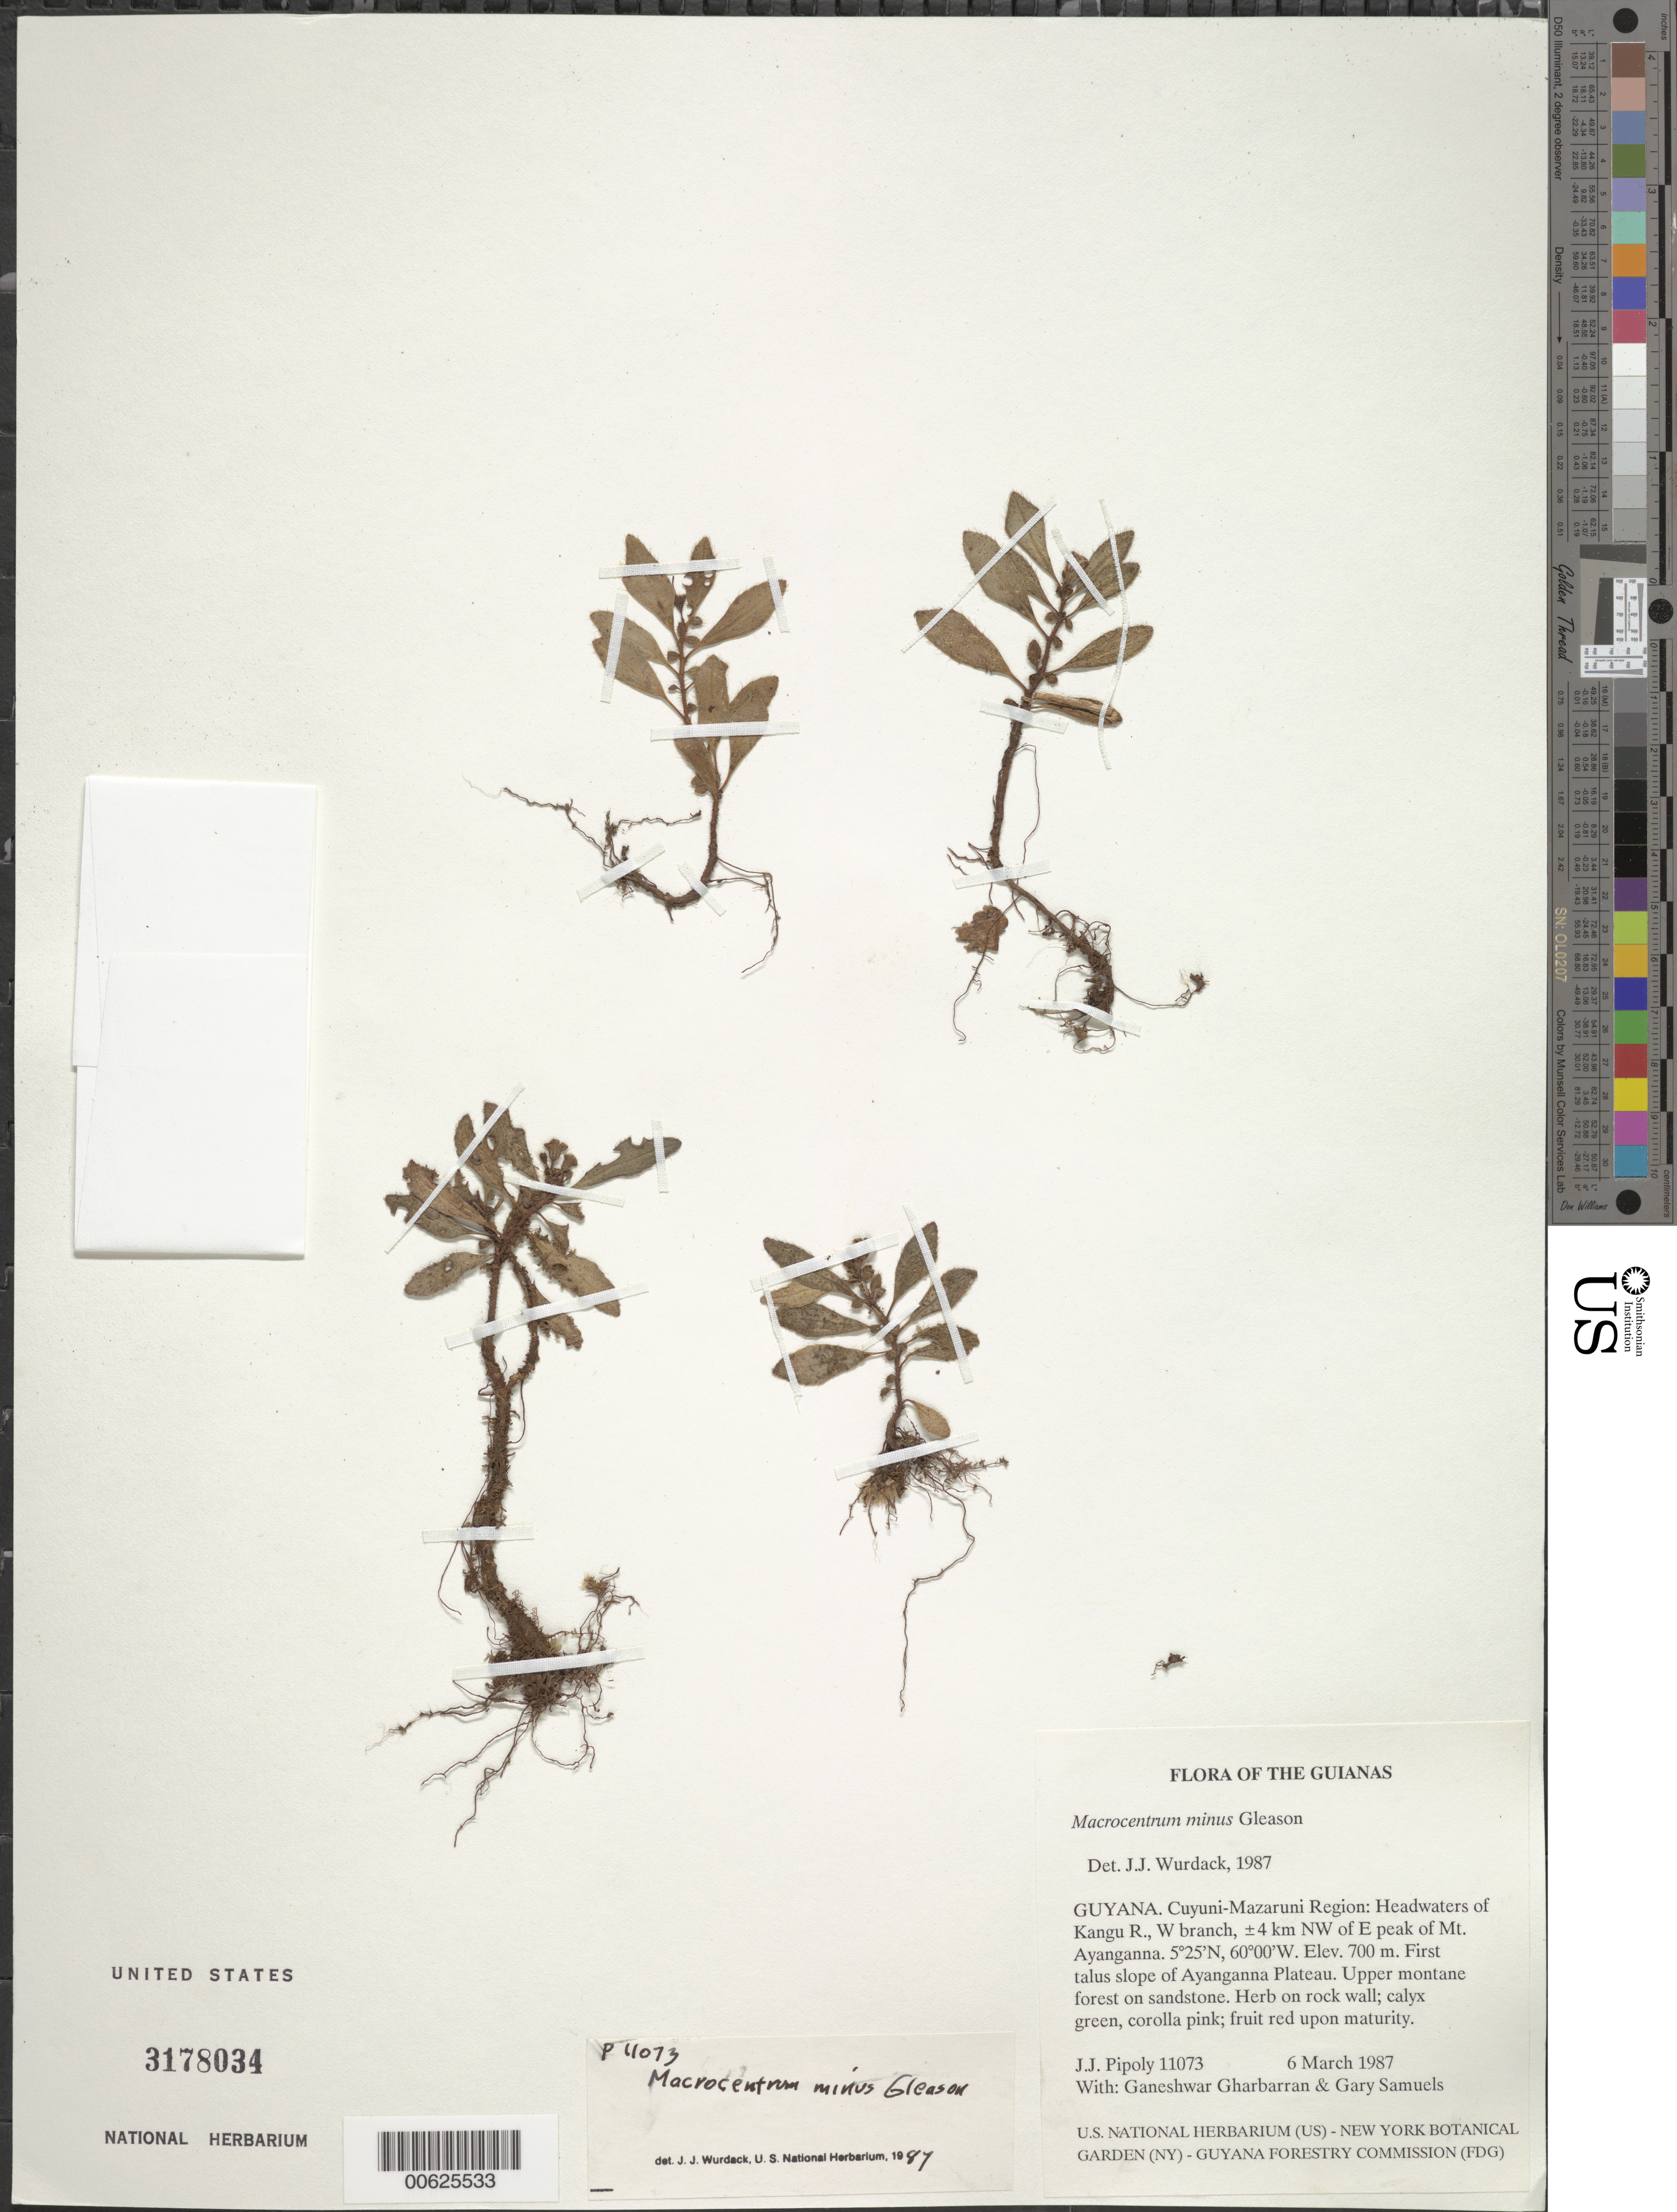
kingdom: Plantae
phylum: Tracheophyta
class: Magnoliopsida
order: Myrtales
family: Melastomataceae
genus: Macrocentrum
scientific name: Macrocentrum minus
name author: Gleason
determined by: Wurdack, John J., (US), US (UNITED STATES)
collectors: J. J. Pipoly, G. Gharbarran & G. Samuels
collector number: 11073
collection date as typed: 6 March 1987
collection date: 1987-03-06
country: Guyana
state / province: Cuyuni-Mazaruni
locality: Headwaters of Kangu R., W branch; ±4 km NW of E peak of Mt. Ayanganna. First talus slope of plateau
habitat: Upper montane forest on sandstone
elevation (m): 700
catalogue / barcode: US 3178034